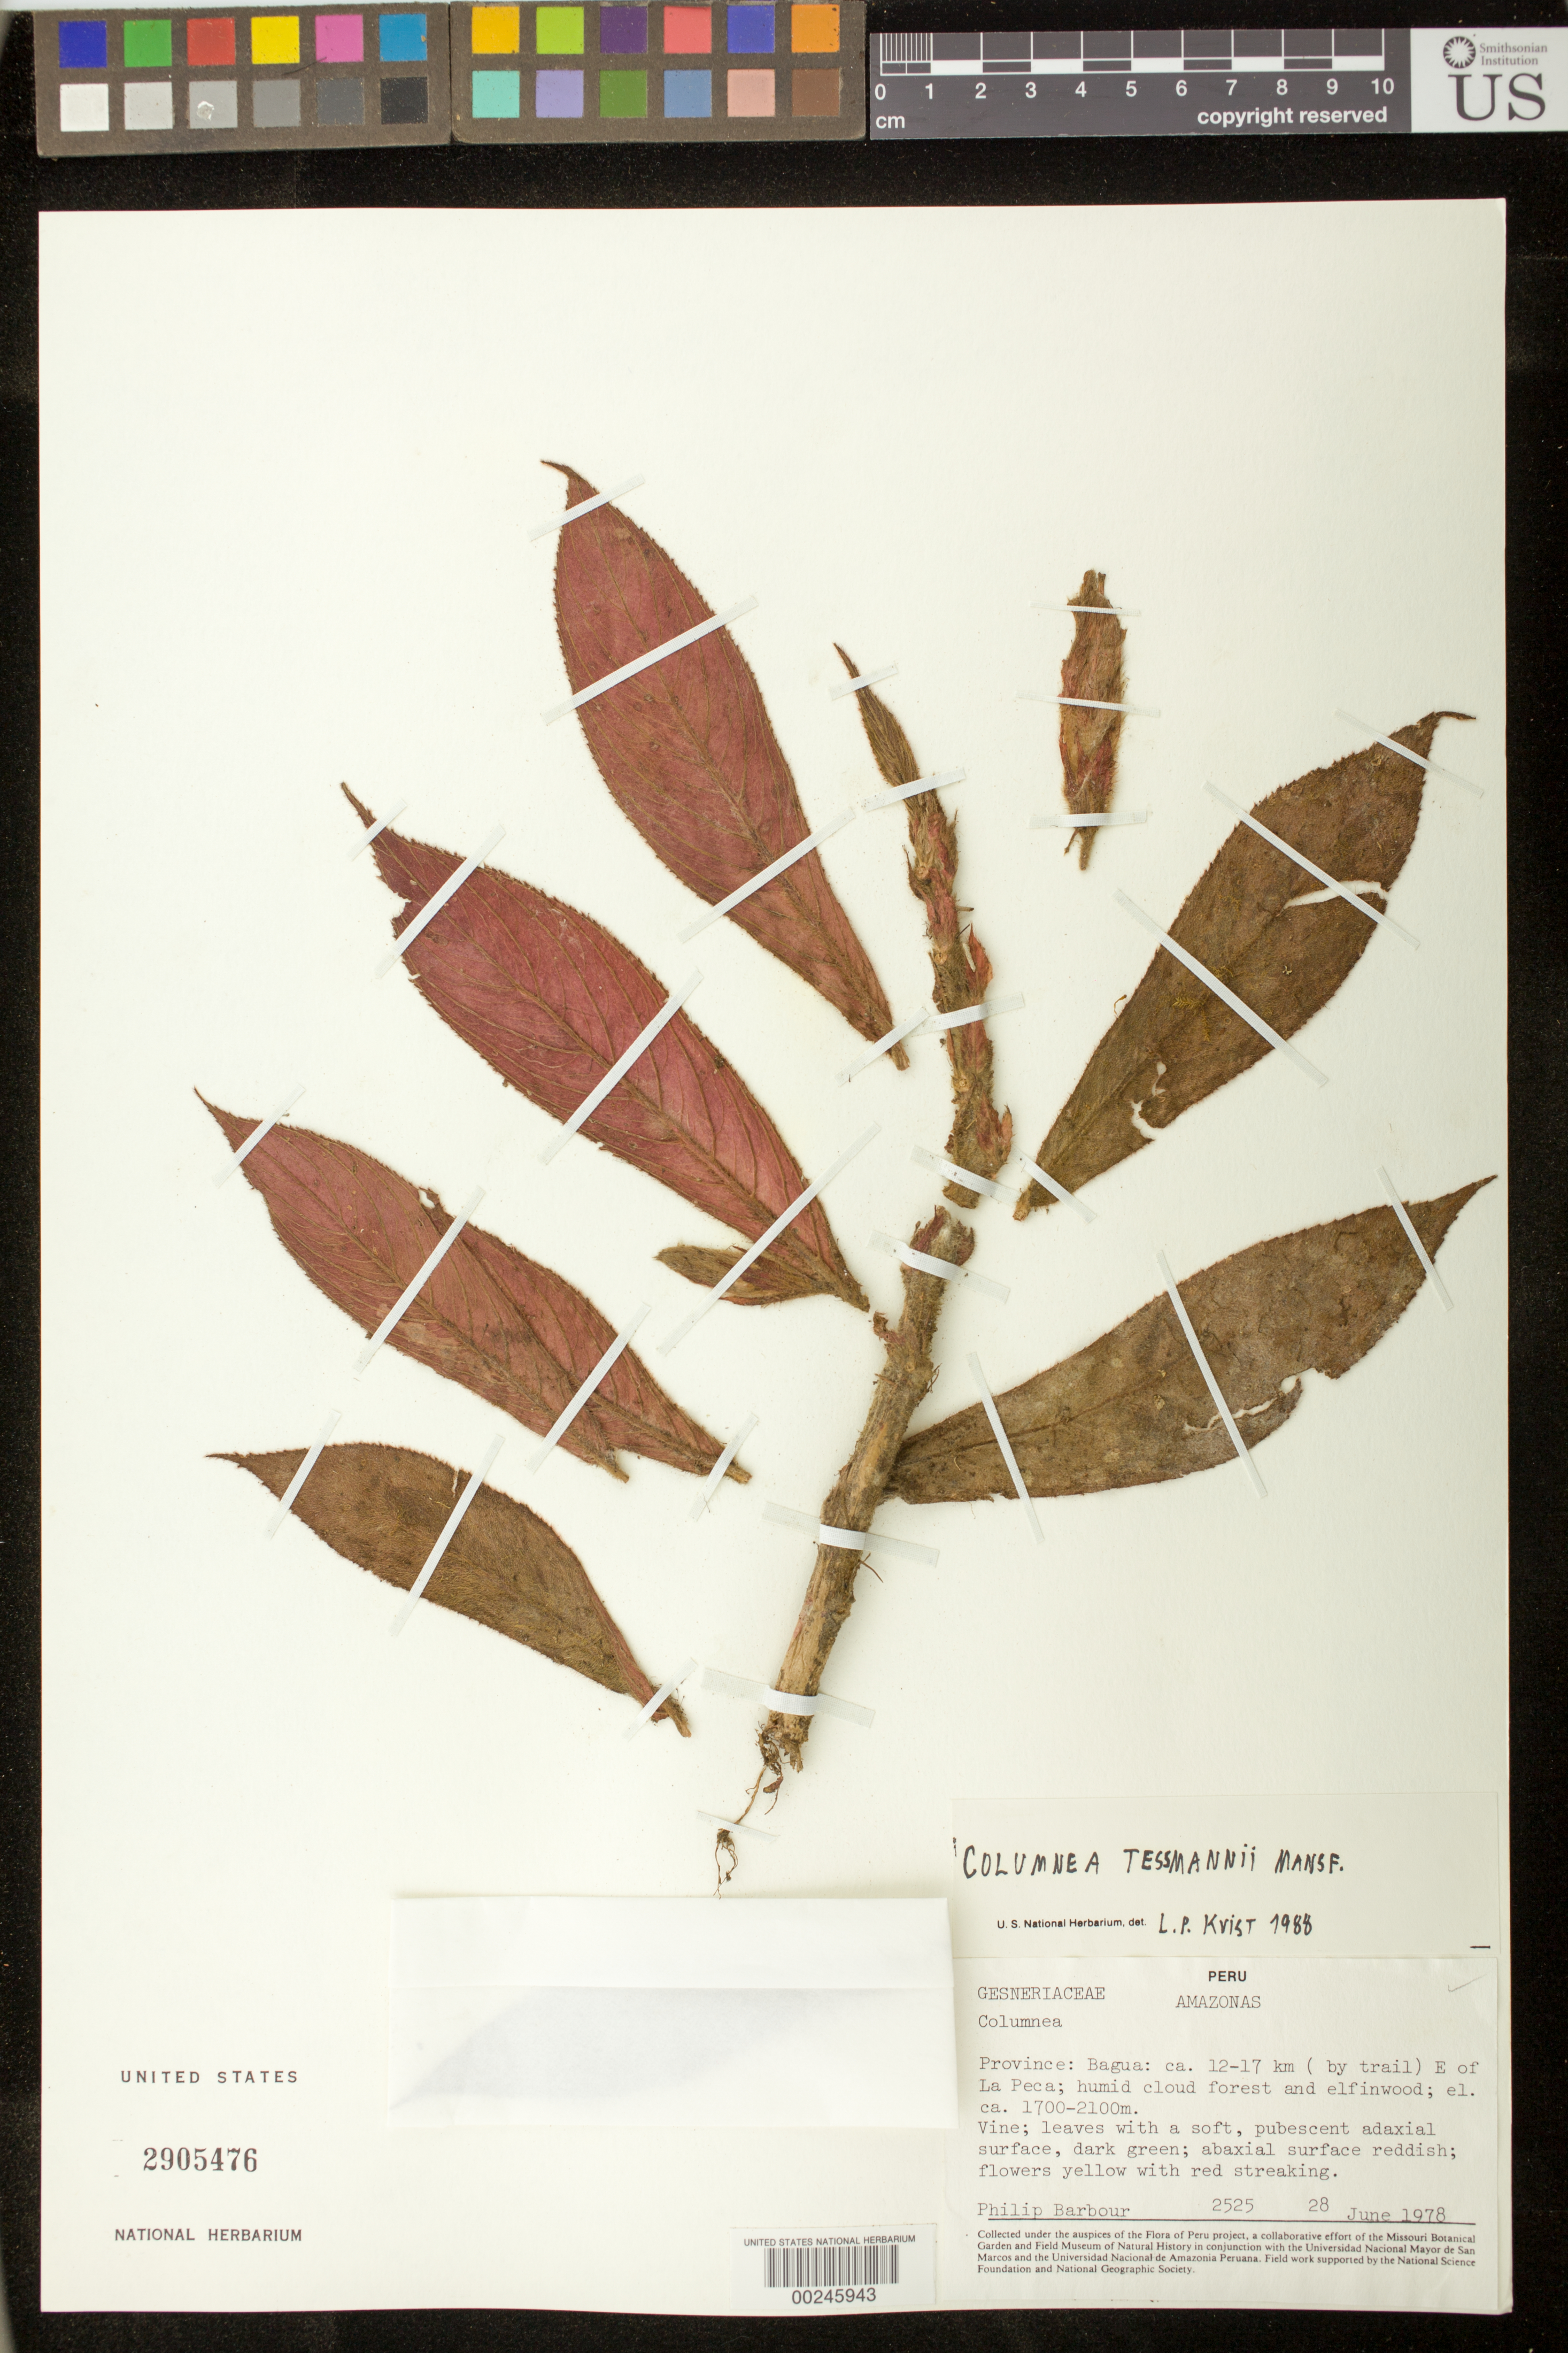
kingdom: Plantae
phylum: Tracheophyta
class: Magnoliopsida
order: Lamiales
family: Gesneriaceae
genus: Columnea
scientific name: Columnea tessmannii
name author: Mansf.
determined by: Skog, Laurence E.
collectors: P. Barbour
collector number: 2525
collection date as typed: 28 Jun 1978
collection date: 1978-06-28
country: Peru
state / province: Amazonas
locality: Prov. Bagua; ca. 12-17 km (by trail) E of La Peca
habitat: Humid cloud forest and elfinwood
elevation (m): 1700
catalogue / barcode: US 2905476